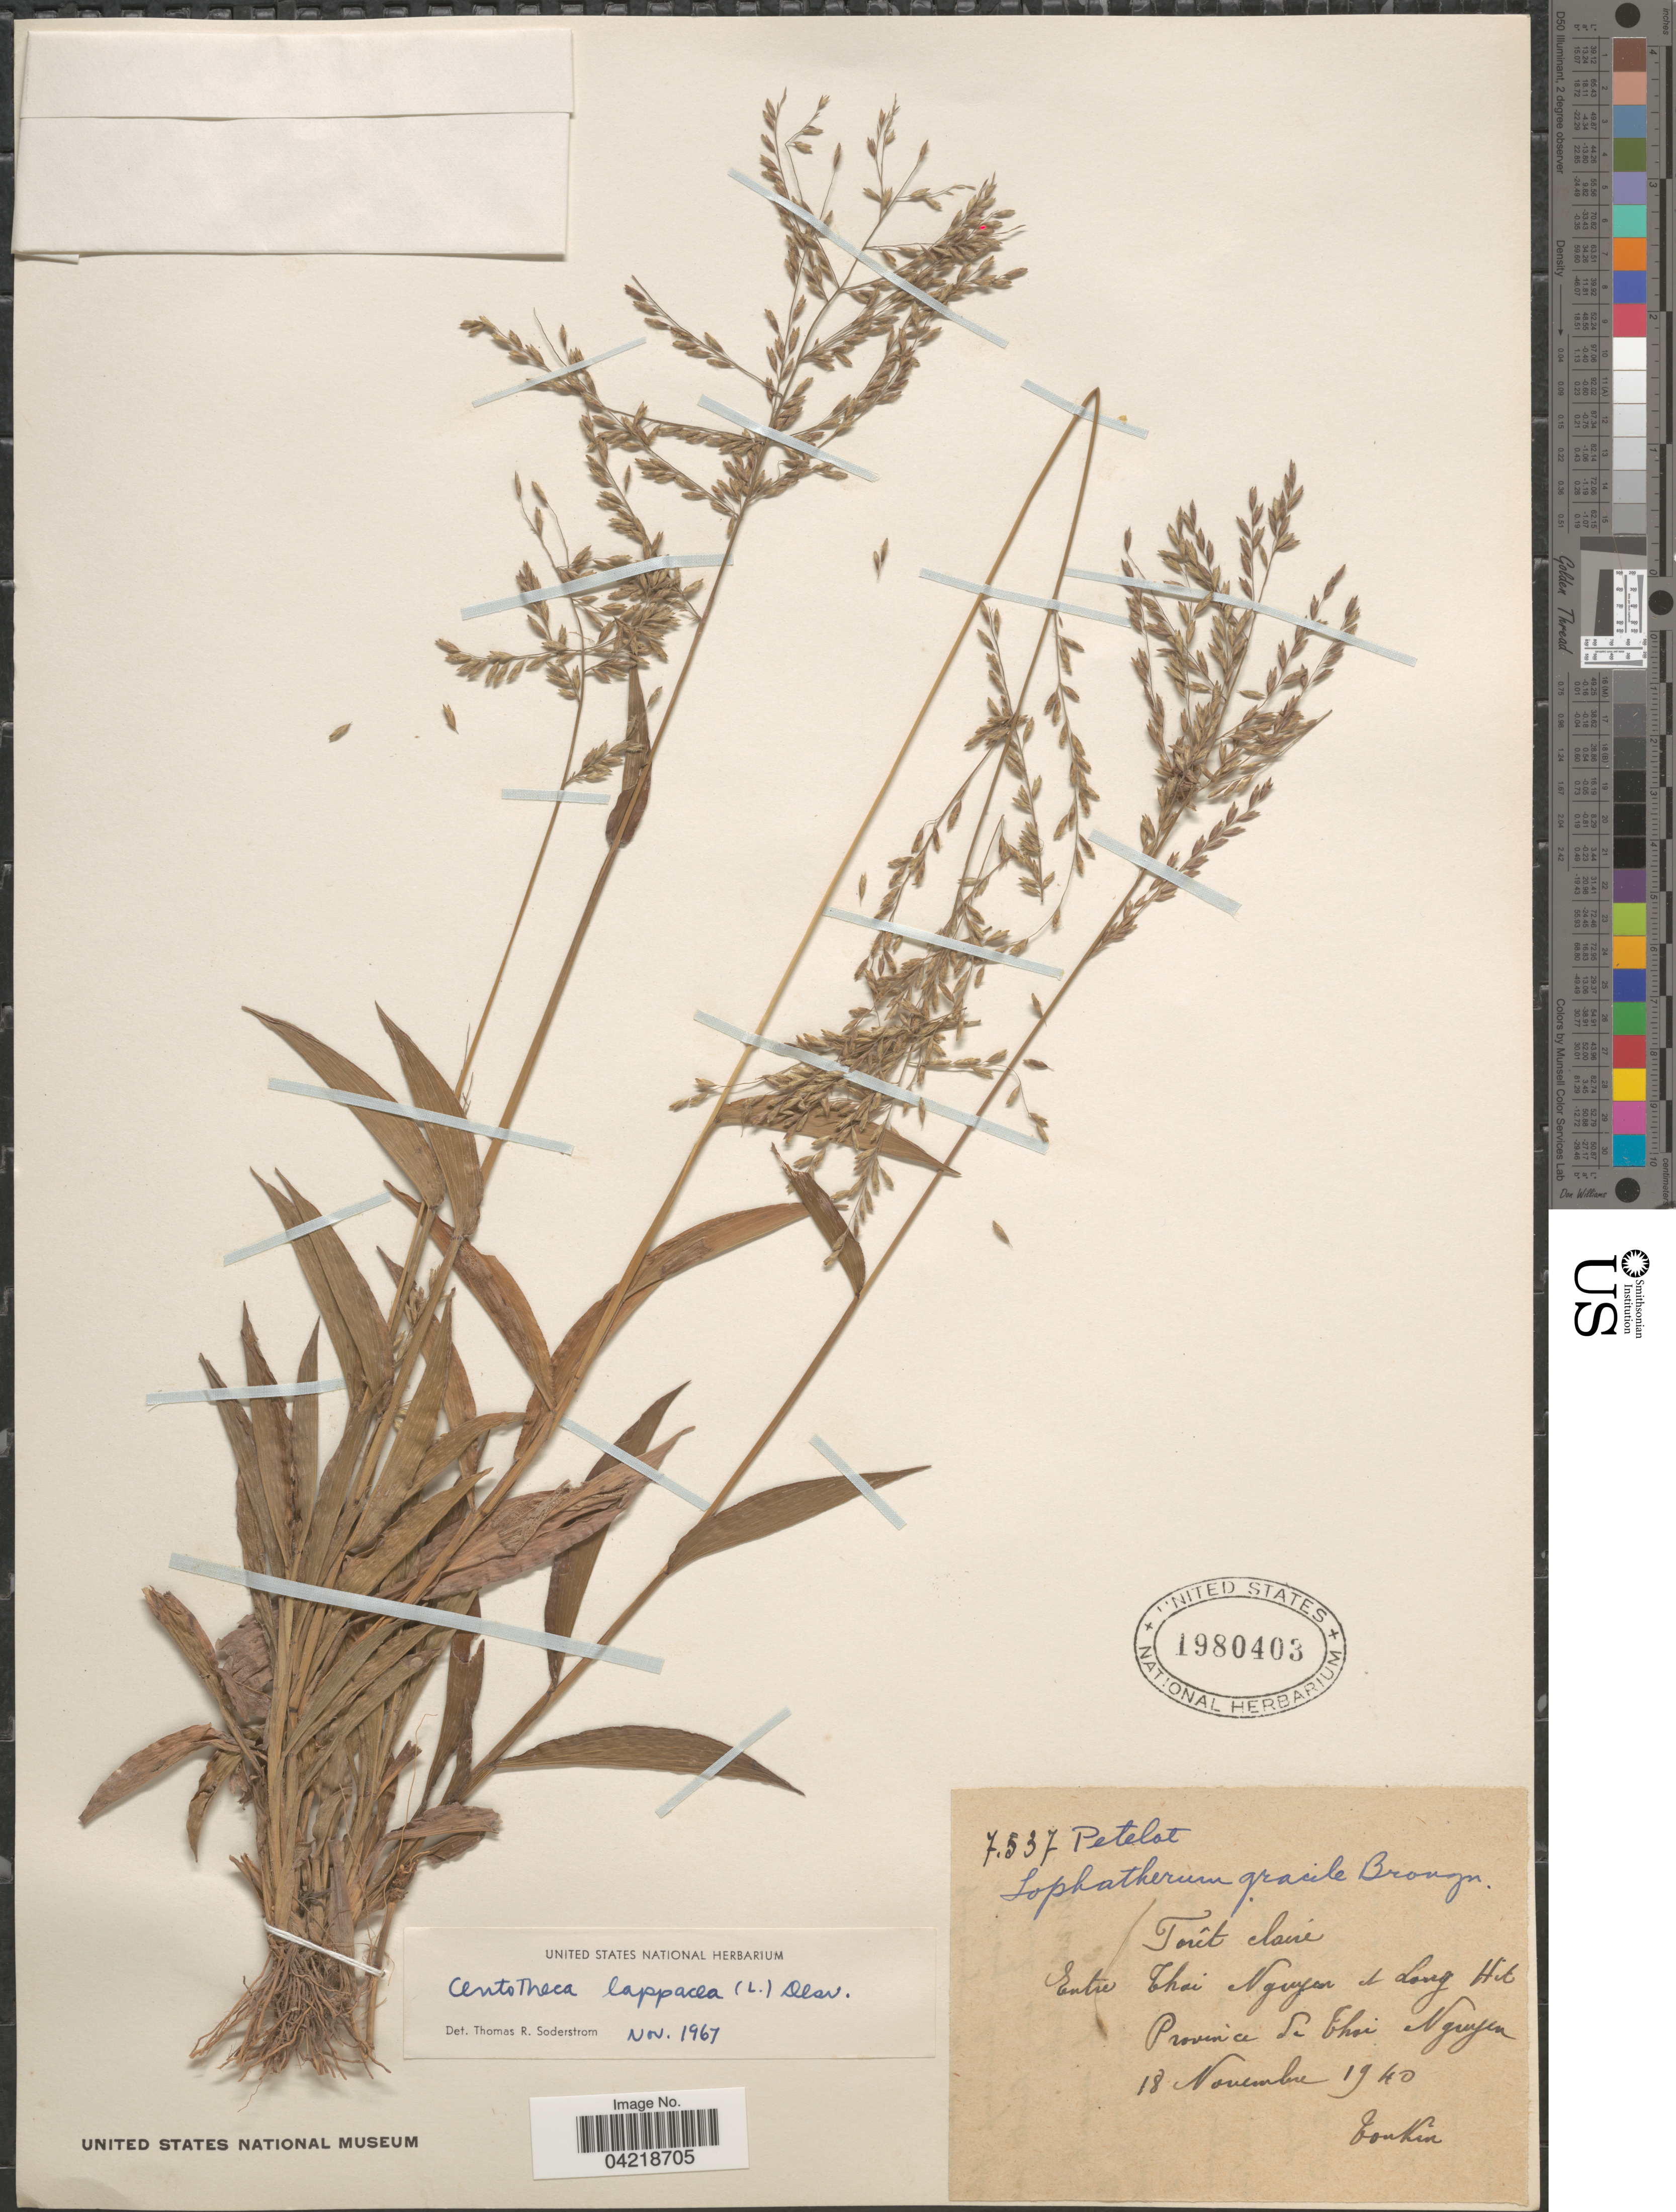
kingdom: Plantae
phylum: Tracheophyta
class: Liliopsida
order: Poales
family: Poaceae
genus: Centotheca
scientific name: Centotheca lappacea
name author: (L.) Desv.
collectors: P. A. Pételot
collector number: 7537Petelot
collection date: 1940-11-18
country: Vietnam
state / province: Thai Nguyen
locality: Toût claire. Entre Thai Nguyen et Long Hit. Tonkin.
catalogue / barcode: US 1980403